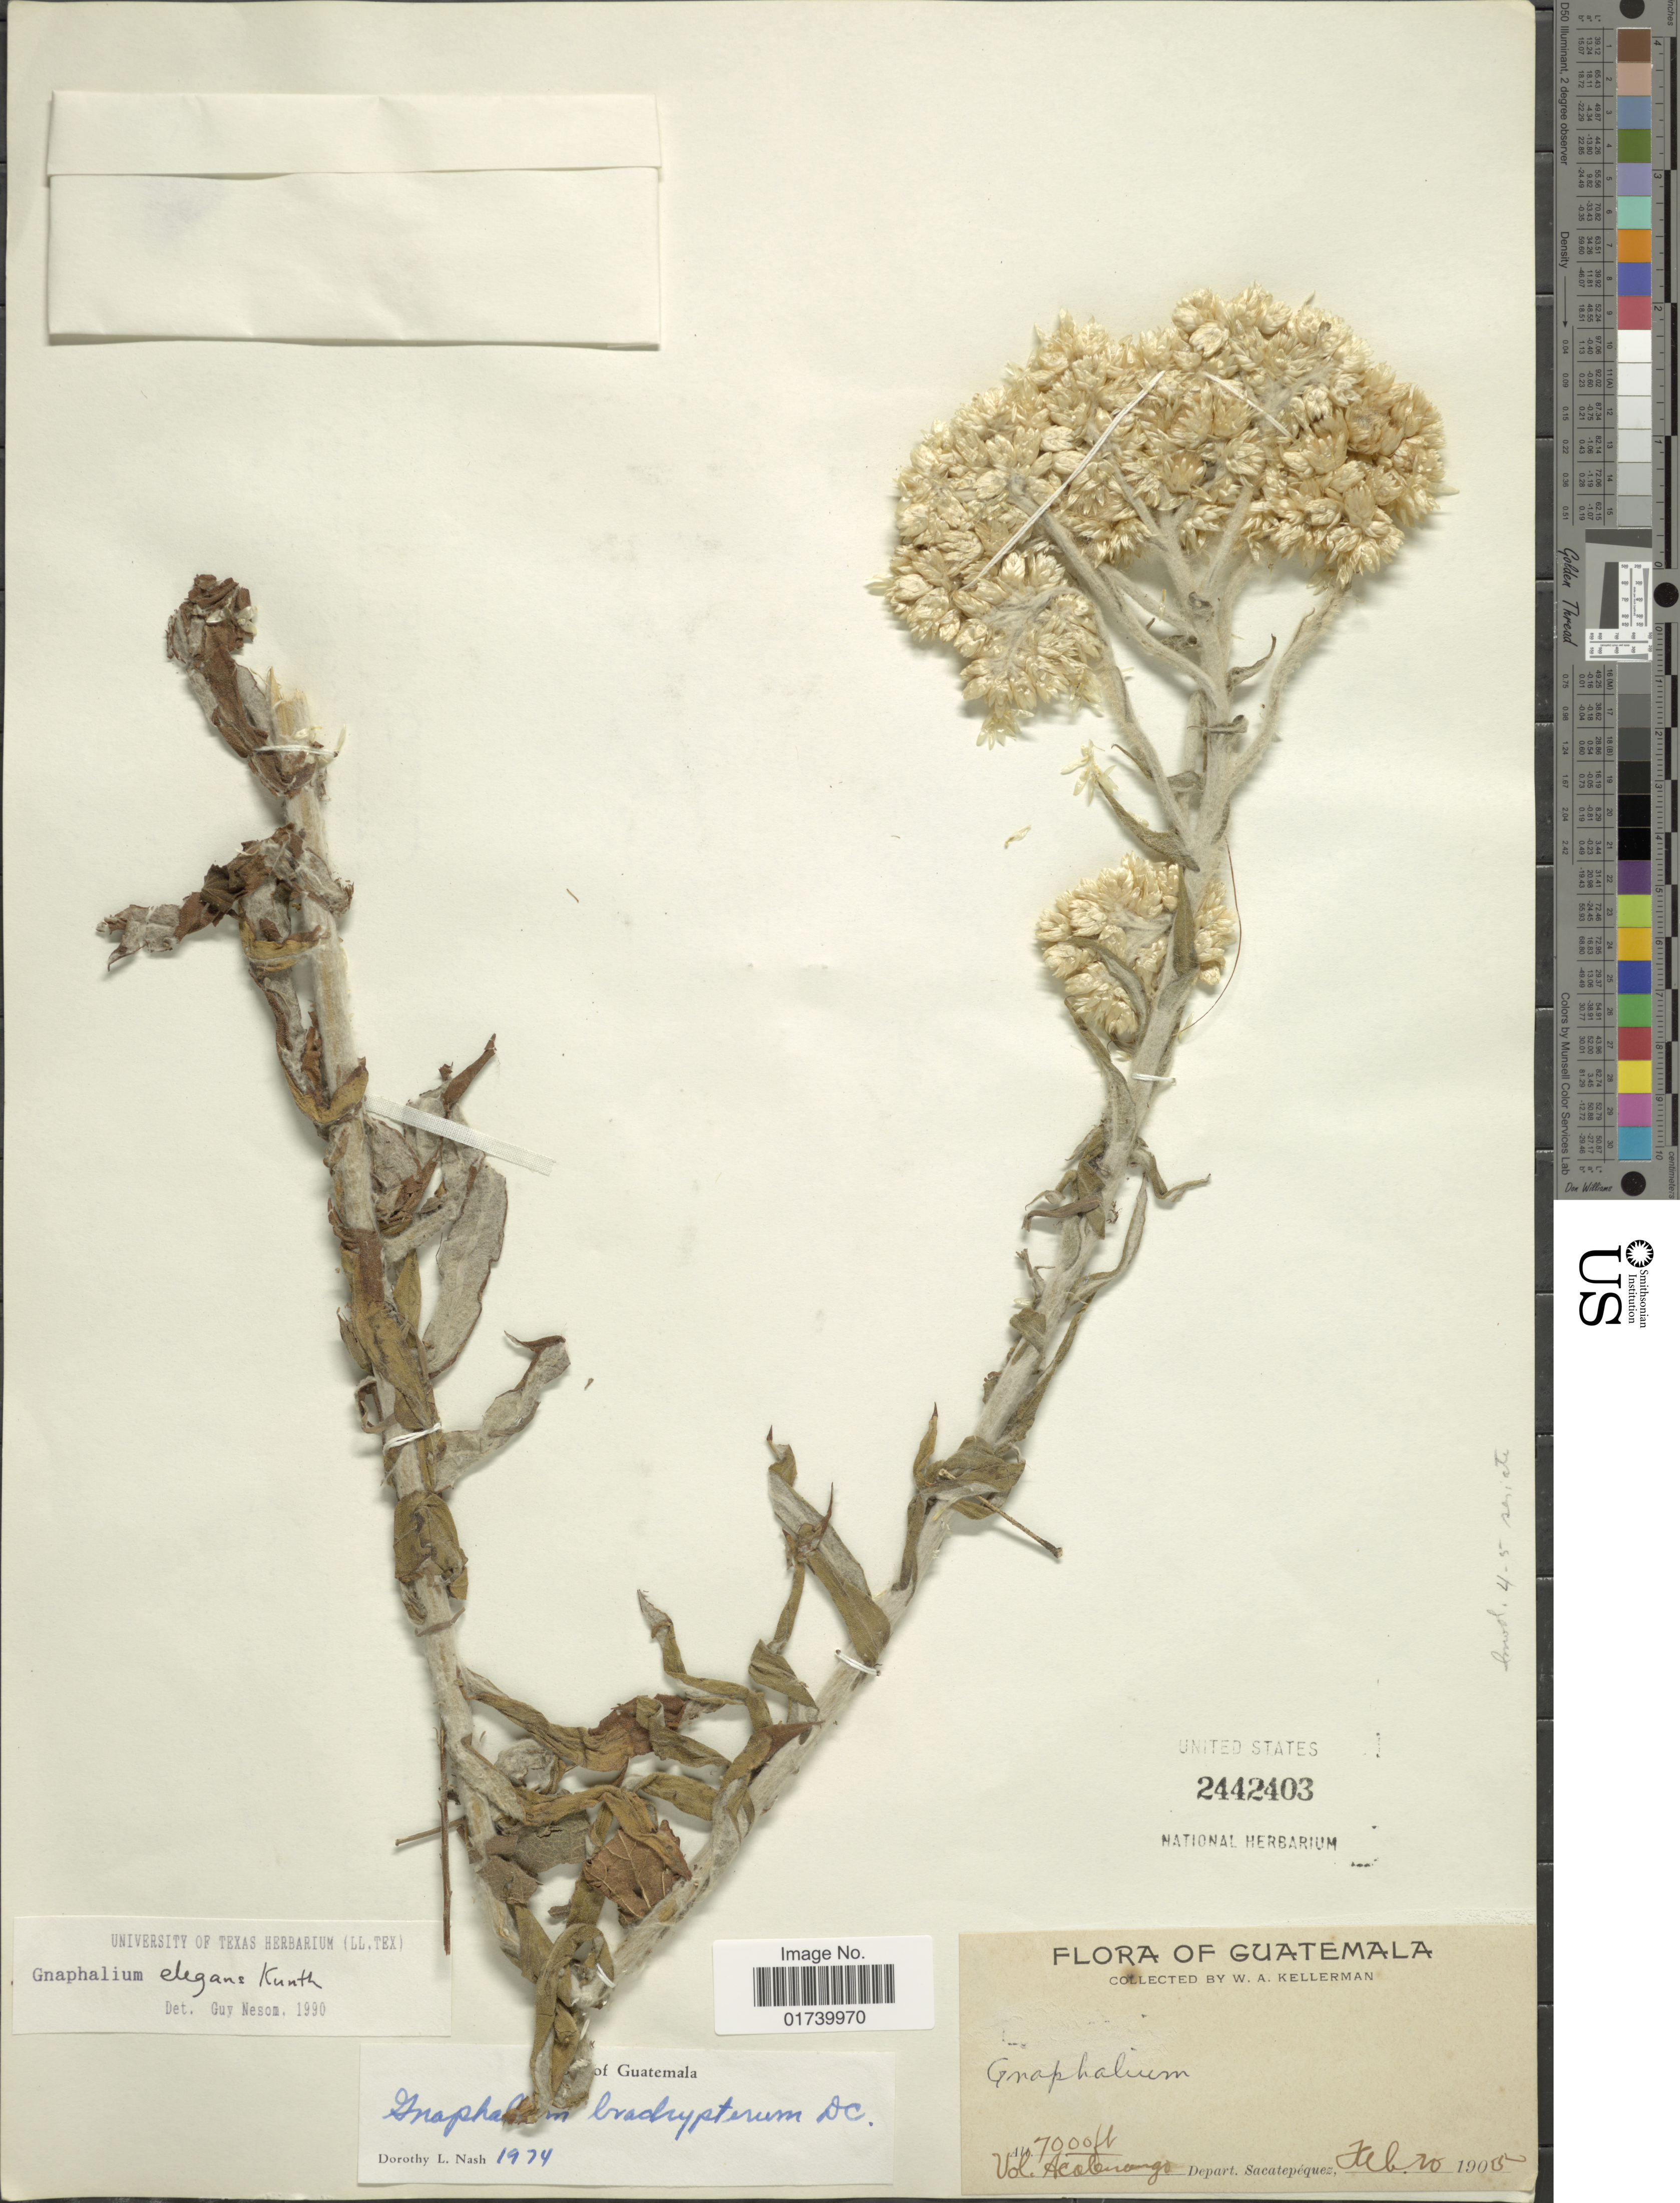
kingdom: Plantae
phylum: Tracheophyta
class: Magnoliopsida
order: Asterales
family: Asteraceae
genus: Pseudognaphalium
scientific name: Pseudognaphalium elegans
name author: (Kunth) Kartesz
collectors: W. A. Kellermann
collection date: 1905-02-20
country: Guatemala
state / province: Sacatepéquez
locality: Vol Acatenango, Depart. Sacatepequez.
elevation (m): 2134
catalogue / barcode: US 2442403